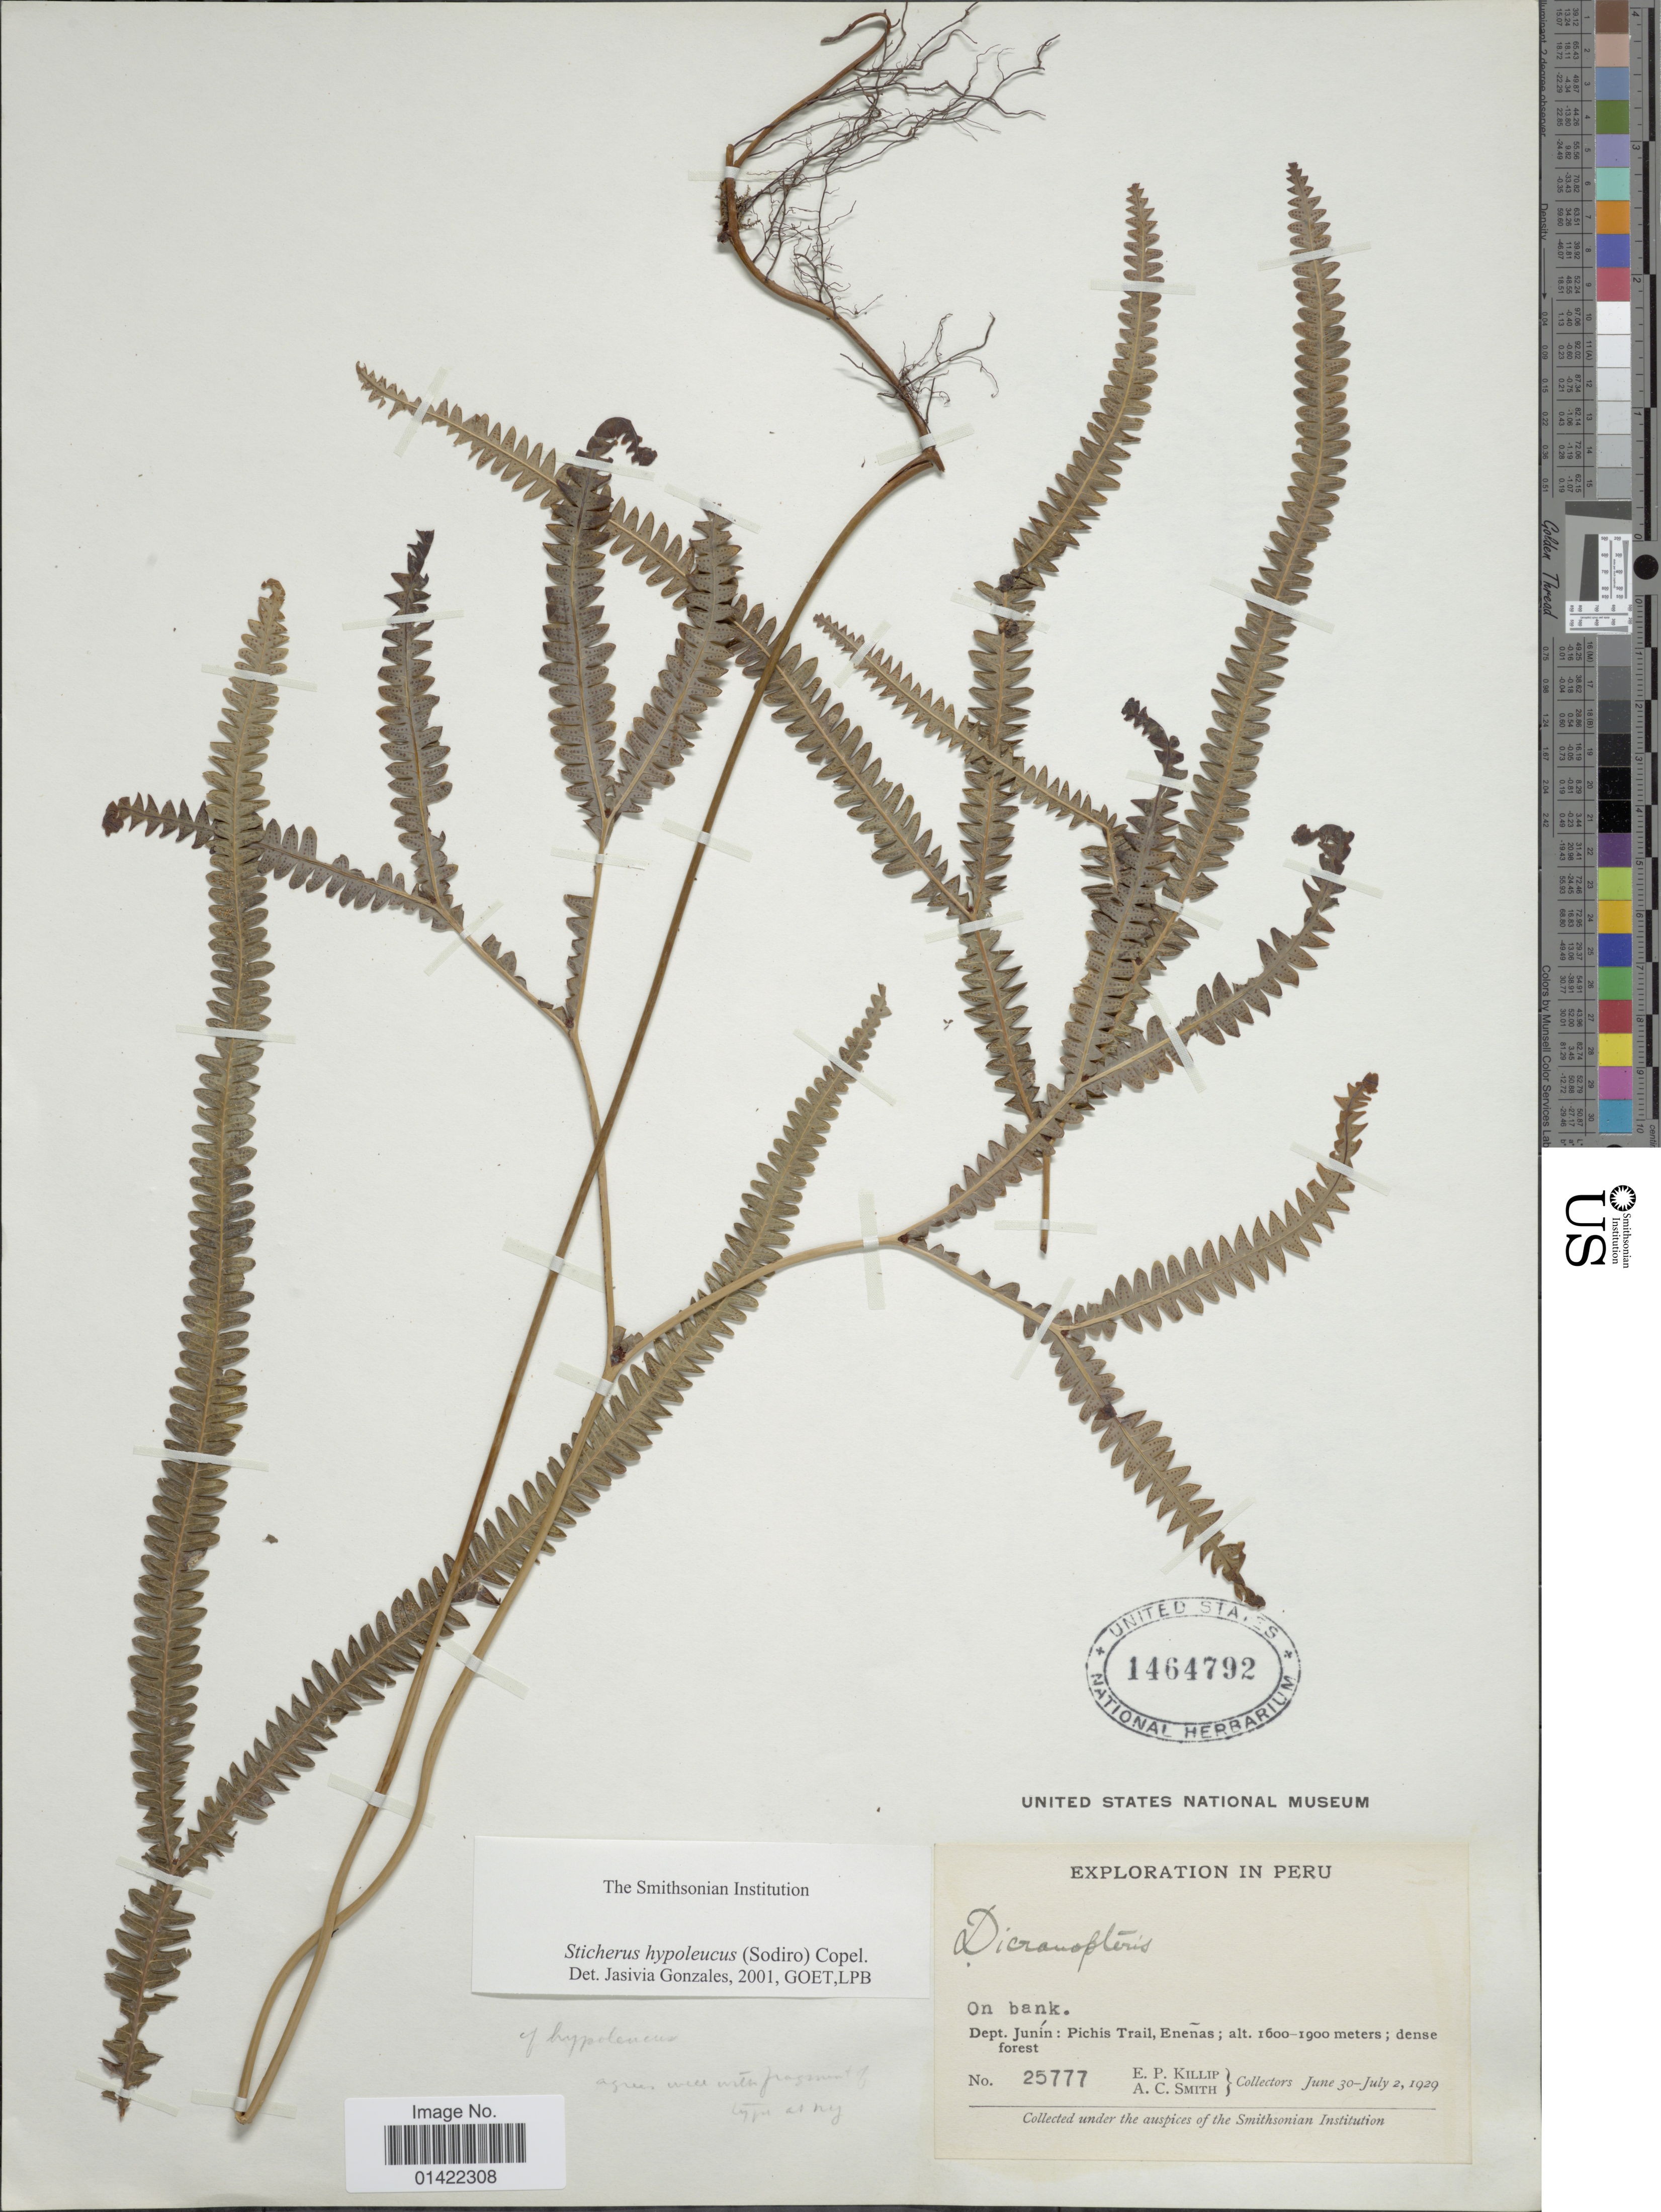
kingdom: Plantae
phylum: Tracheophyta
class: Polypodiopsida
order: Gleicheniales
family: Gleicheniaceae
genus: Sticherus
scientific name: Sticherus hypoleucus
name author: (Sodiro) Copel.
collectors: E. P. Killip & A. C. Smith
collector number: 25777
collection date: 1929-06-30/1929-07-02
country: Peru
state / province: Junín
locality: Pichis Trail, Eneñas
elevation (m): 1600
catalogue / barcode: US 1464792